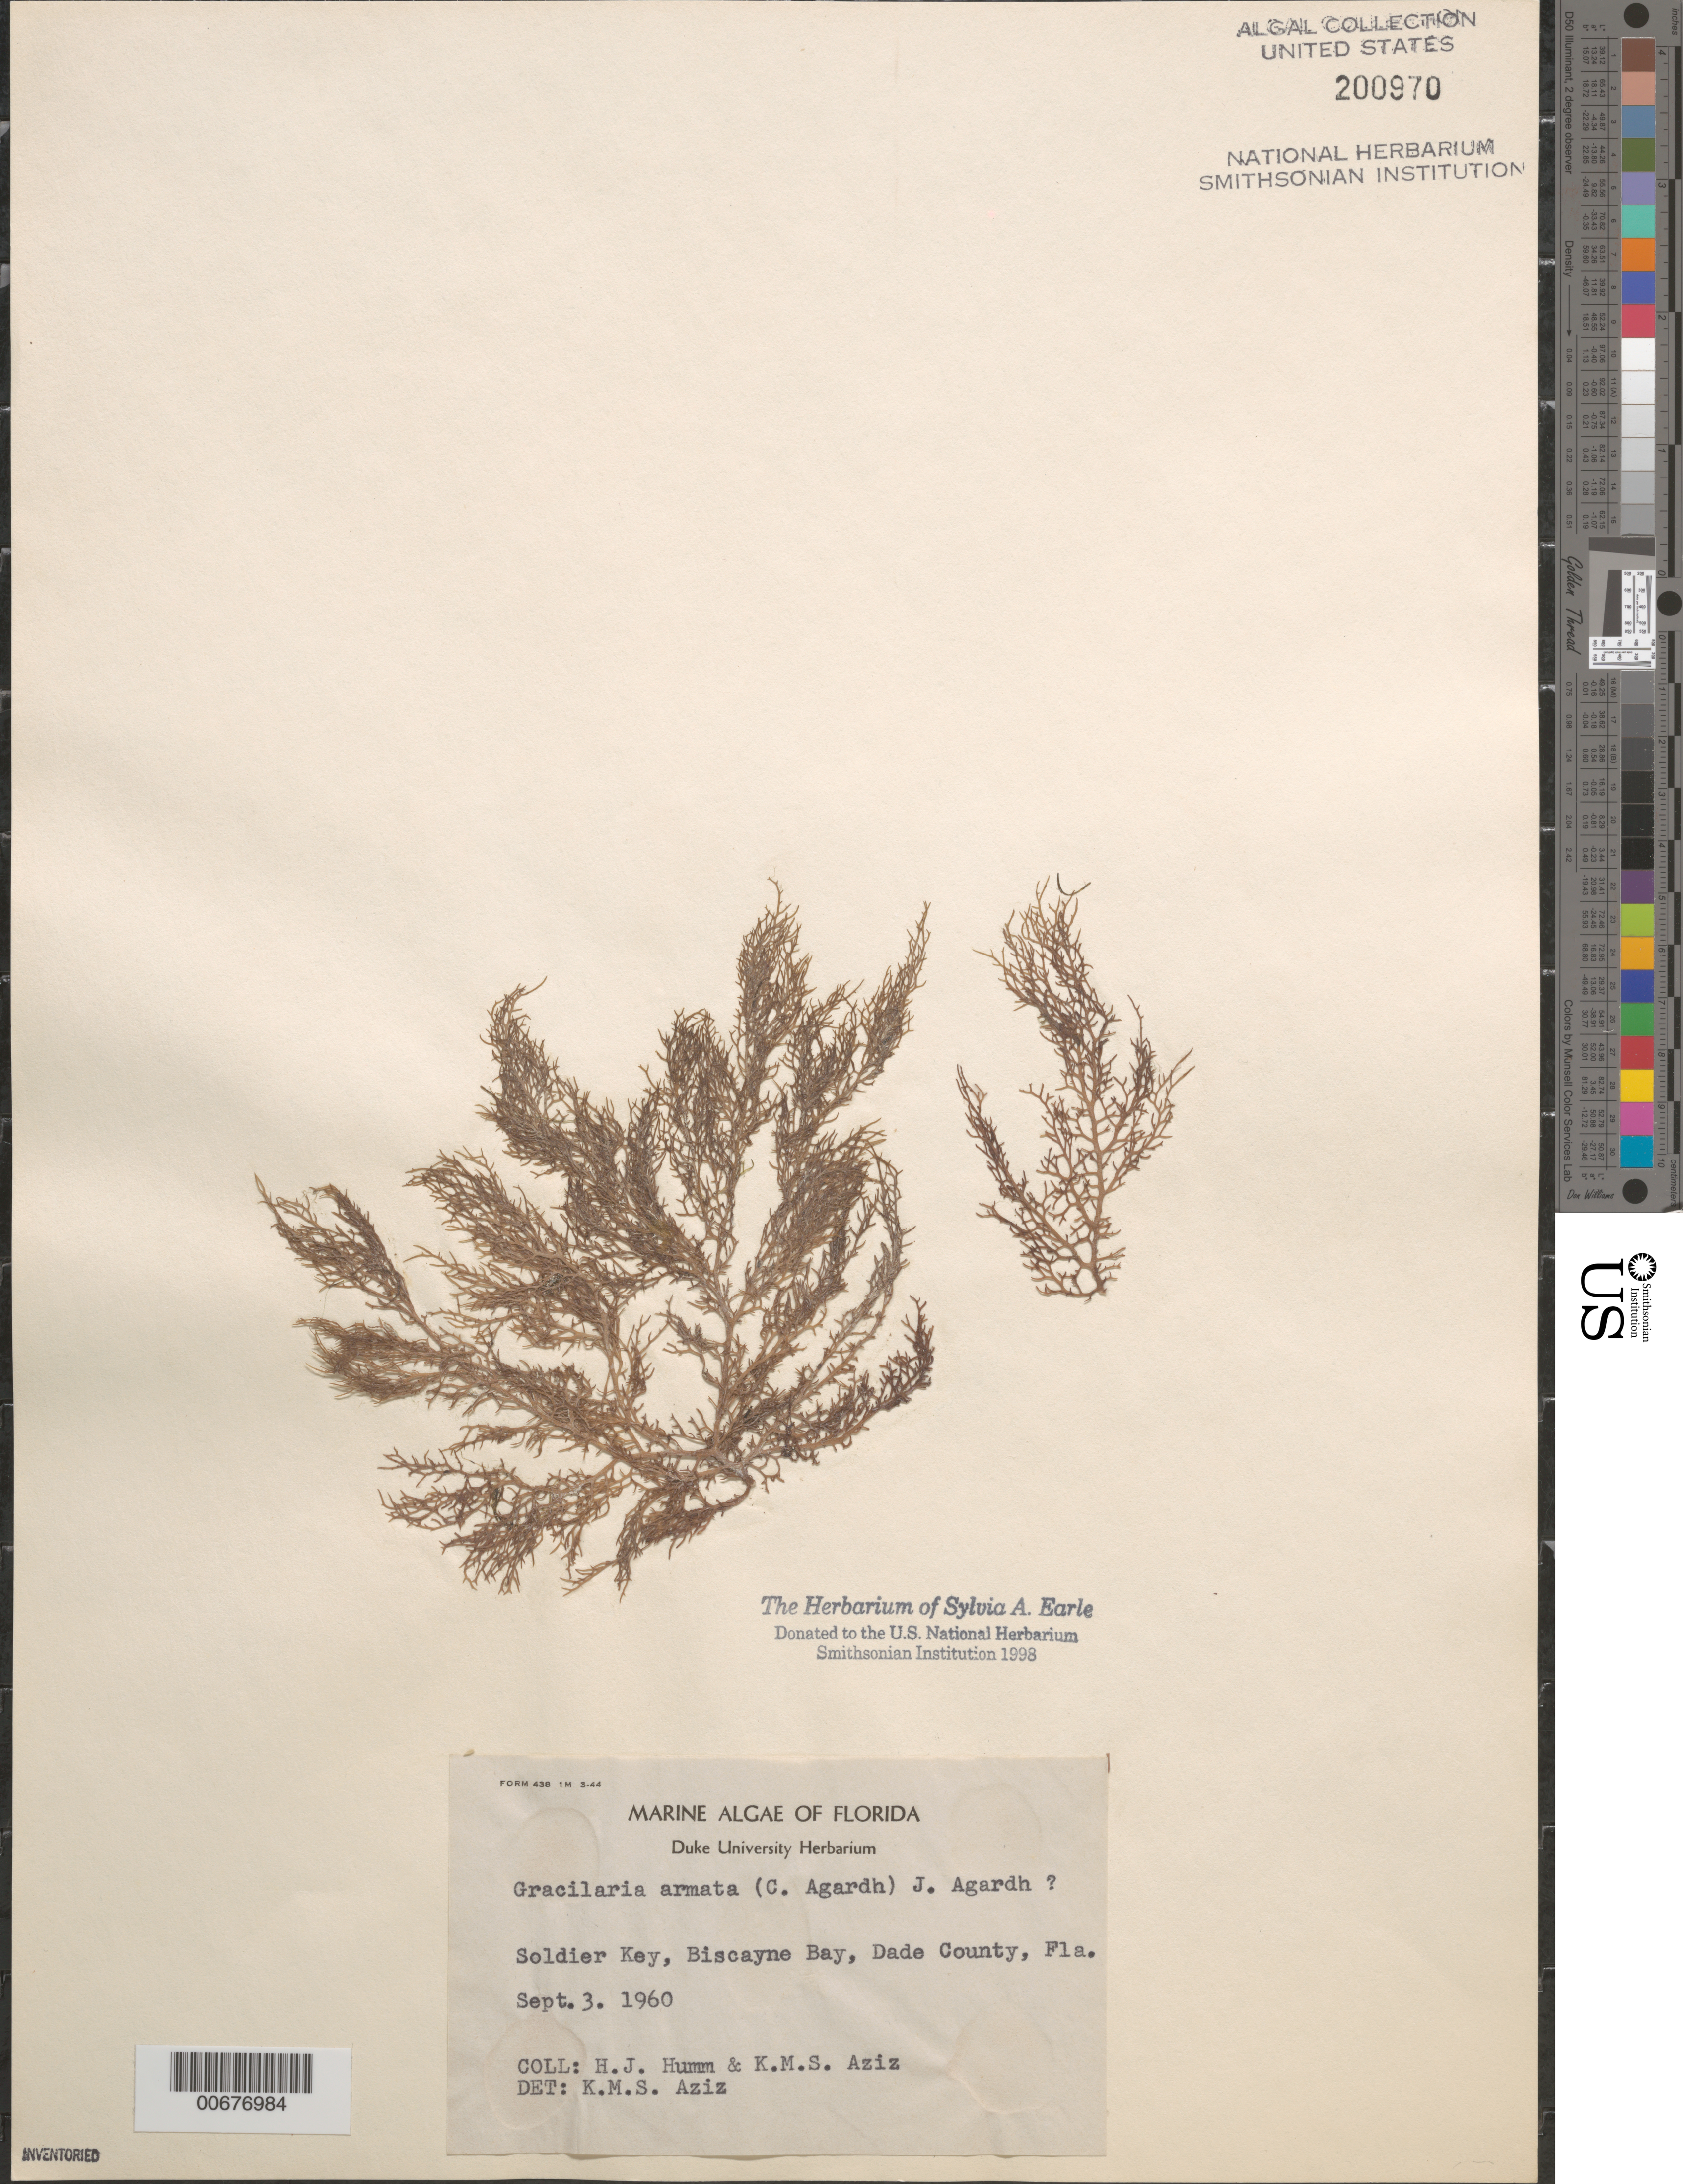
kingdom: Plantae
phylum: Rhodophyta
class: Florideophyceae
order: Gracilariales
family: Gracilariaceae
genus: Gracilaria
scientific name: Gracilaria armata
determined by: Aziz, K. M.; Kim, Chun S.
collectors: H. J. Humm & K. M. Aziz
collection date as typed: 03 Sep 1960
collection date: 1960-09-03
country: United States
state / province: Florida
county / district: Miami-Dade County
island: Soldier Key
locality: Biscayne Bay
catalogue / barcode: US 200970